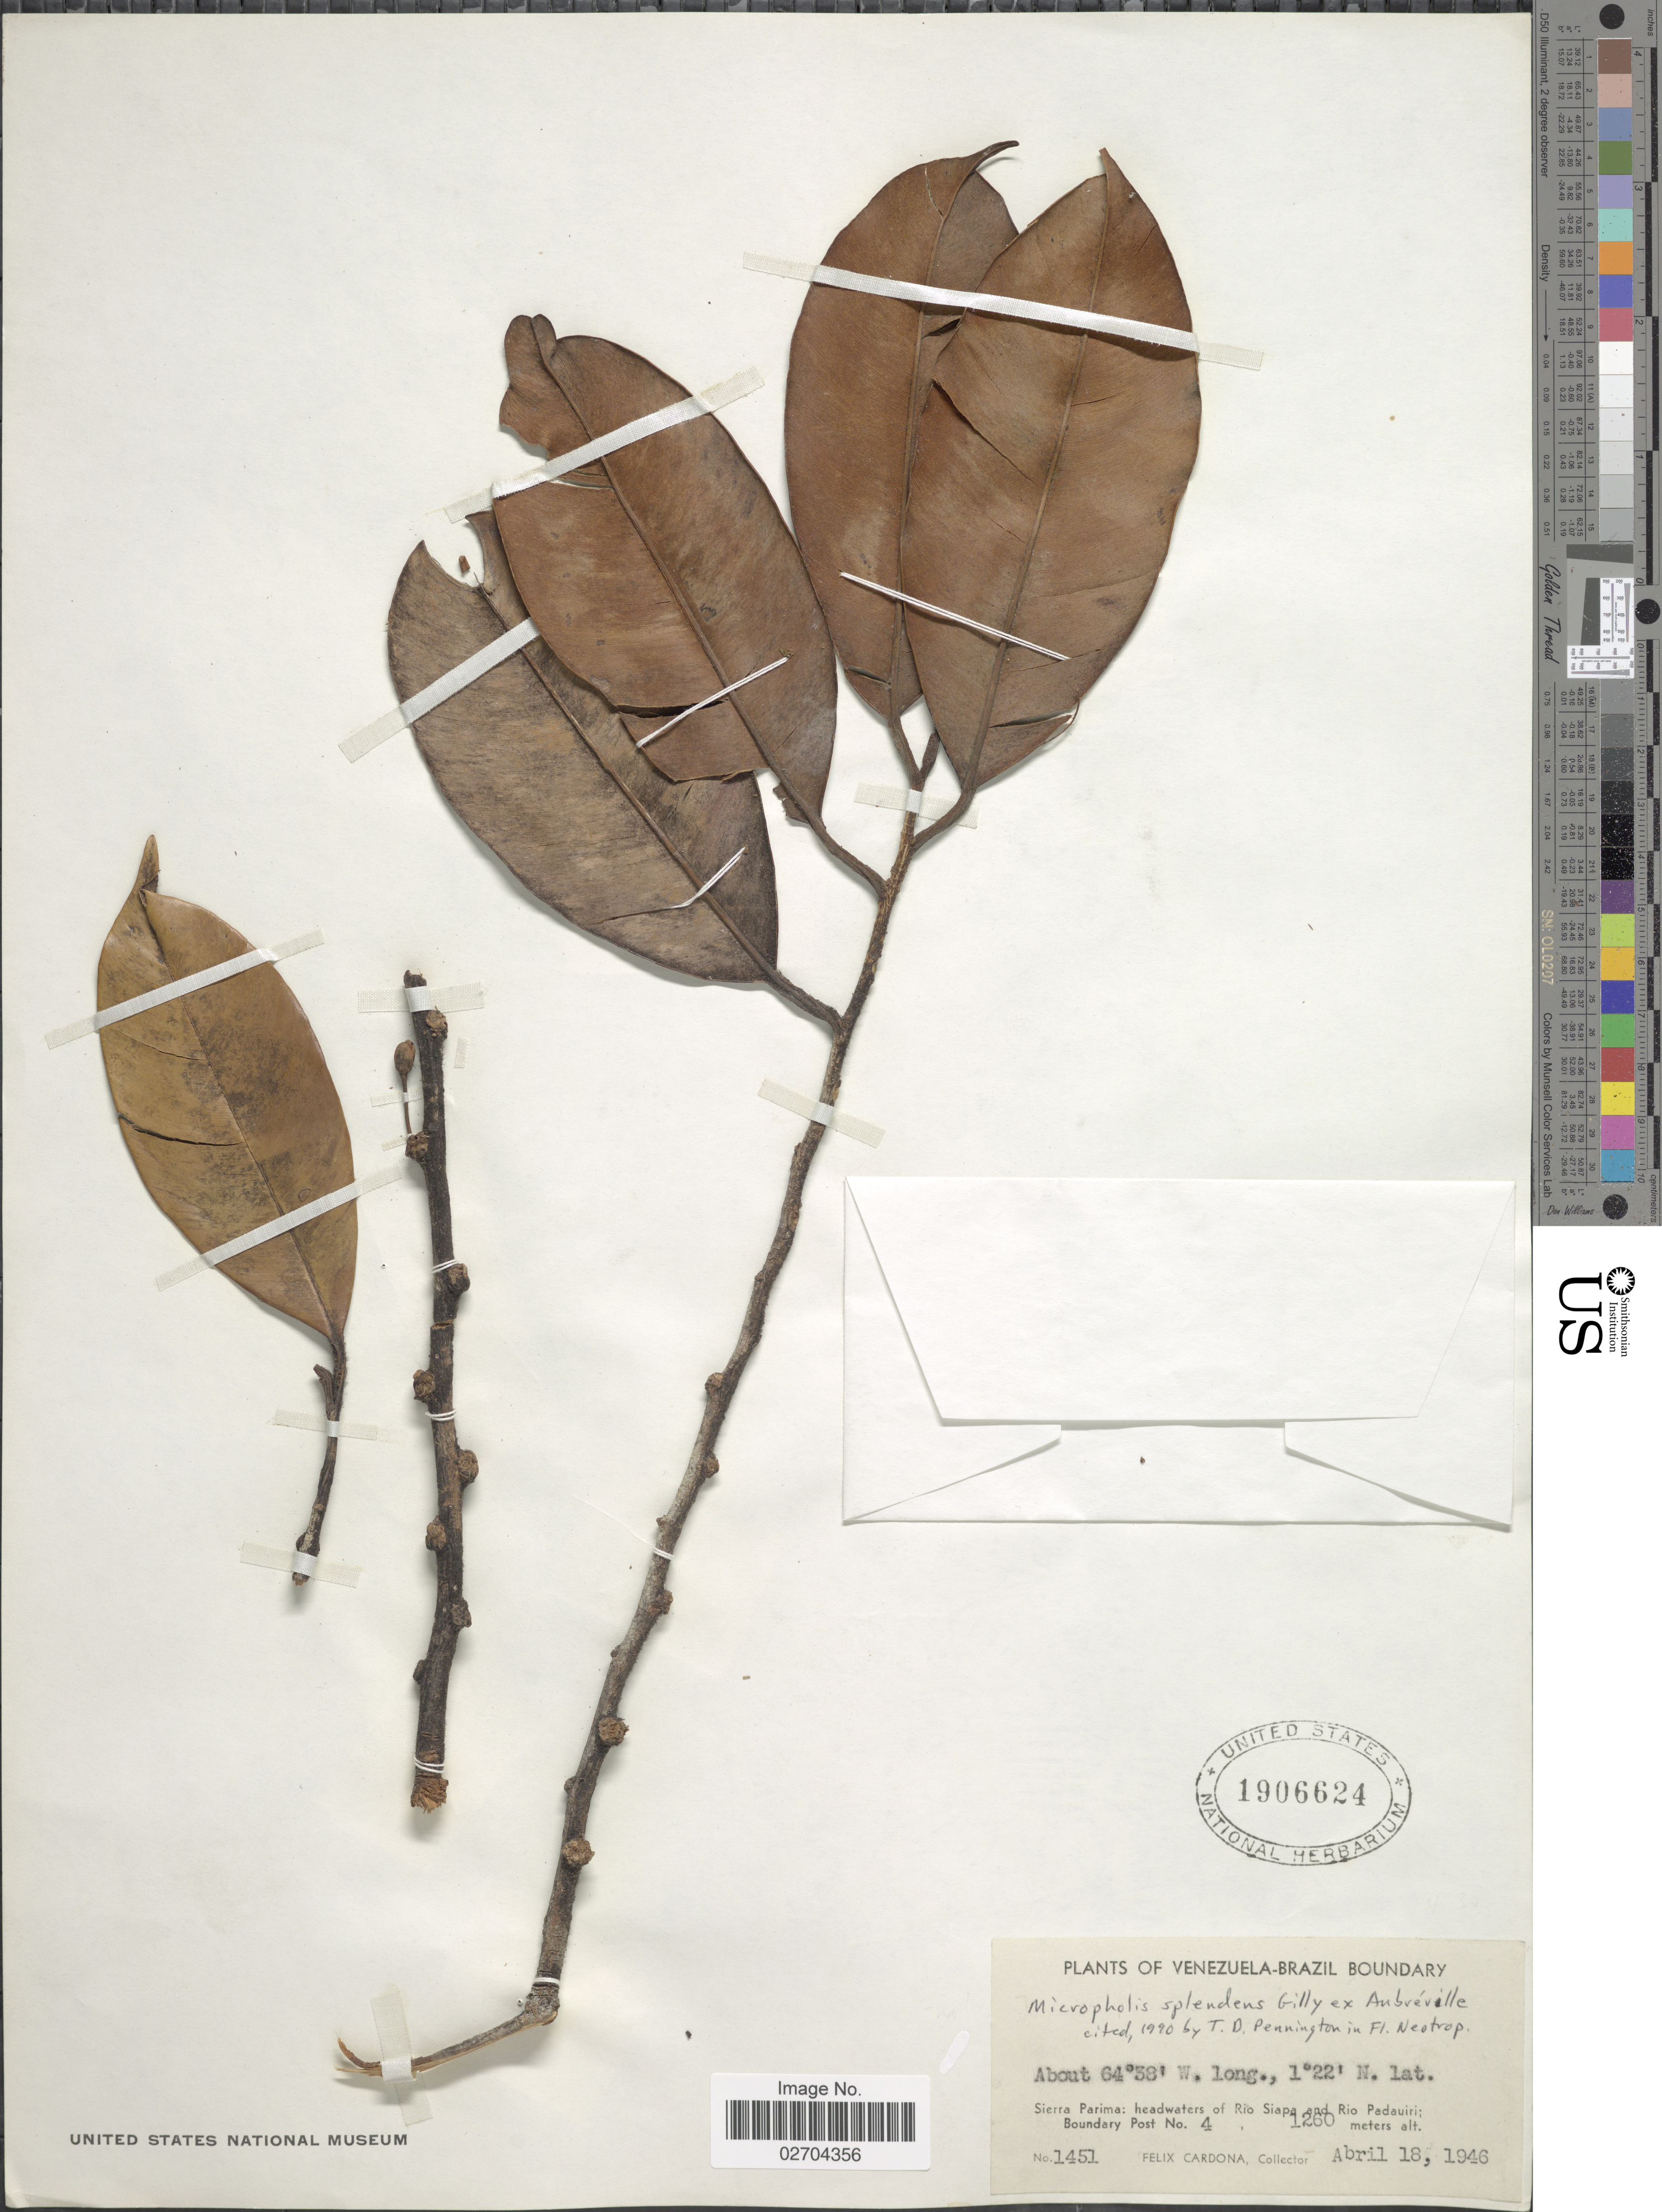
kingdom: Plantae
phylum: Tracheophyta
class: Magnoliopsida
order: Ericales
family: Sapotaceae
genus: Micropholis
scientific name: Micropholis splendens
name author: Gilly ex Aubrév.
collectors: F. Cardona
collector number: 1451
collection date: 1946-04-18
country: Venezuela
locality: Venezuela-Brazil Boundary, Sierra Parima: headwaters of Rio Siapa and Rio Padauiri; Boundary Post No. 4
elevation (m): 1260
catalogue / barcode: US 1906624